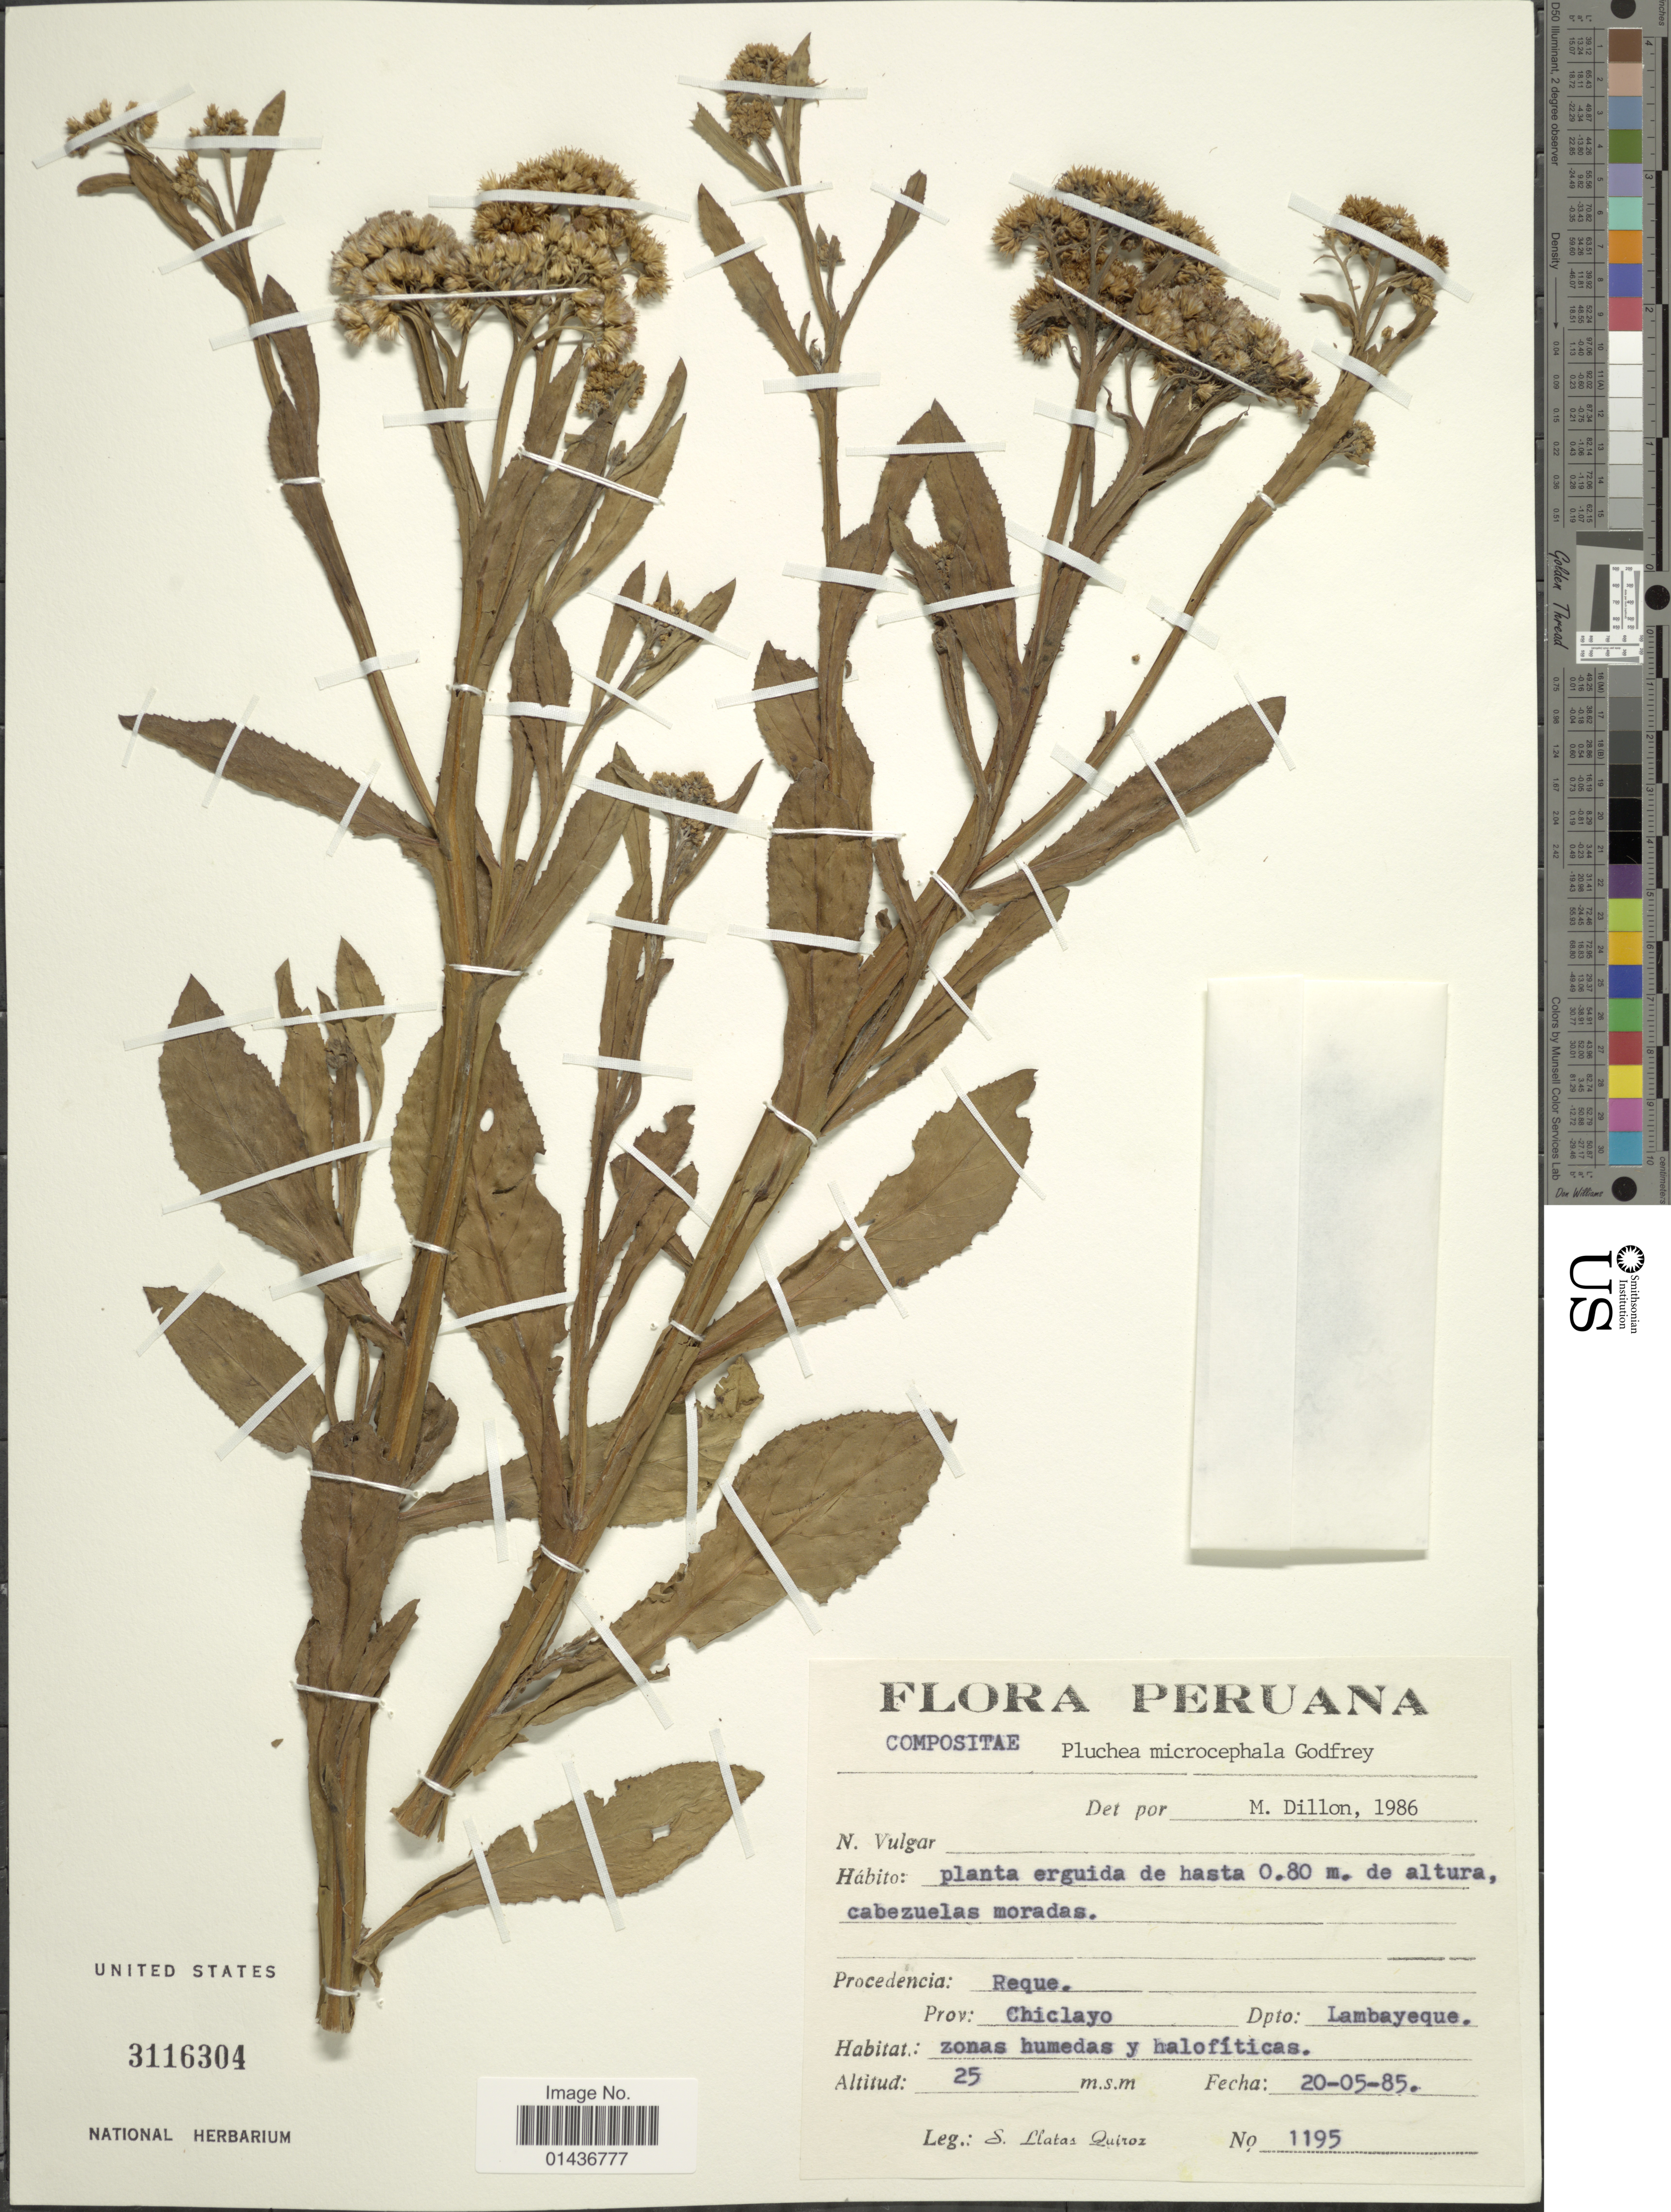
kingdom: Plantae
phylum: Tracheophyta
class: Magnoliopsida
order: Asterales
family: Asteraceae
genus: Pluchea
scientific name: Pluchea sagittalis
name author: (Lam.) Cabrera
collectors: S. Llatas Quiroz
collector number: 1195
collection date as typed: Transcribed d/m/y: 20/5/85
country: Peru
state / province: Lambayeque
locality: Procedencia: Reque, Prov.: Chiclayo, Dpto.: Lambayeque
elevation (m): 25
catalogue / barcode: US 3116304